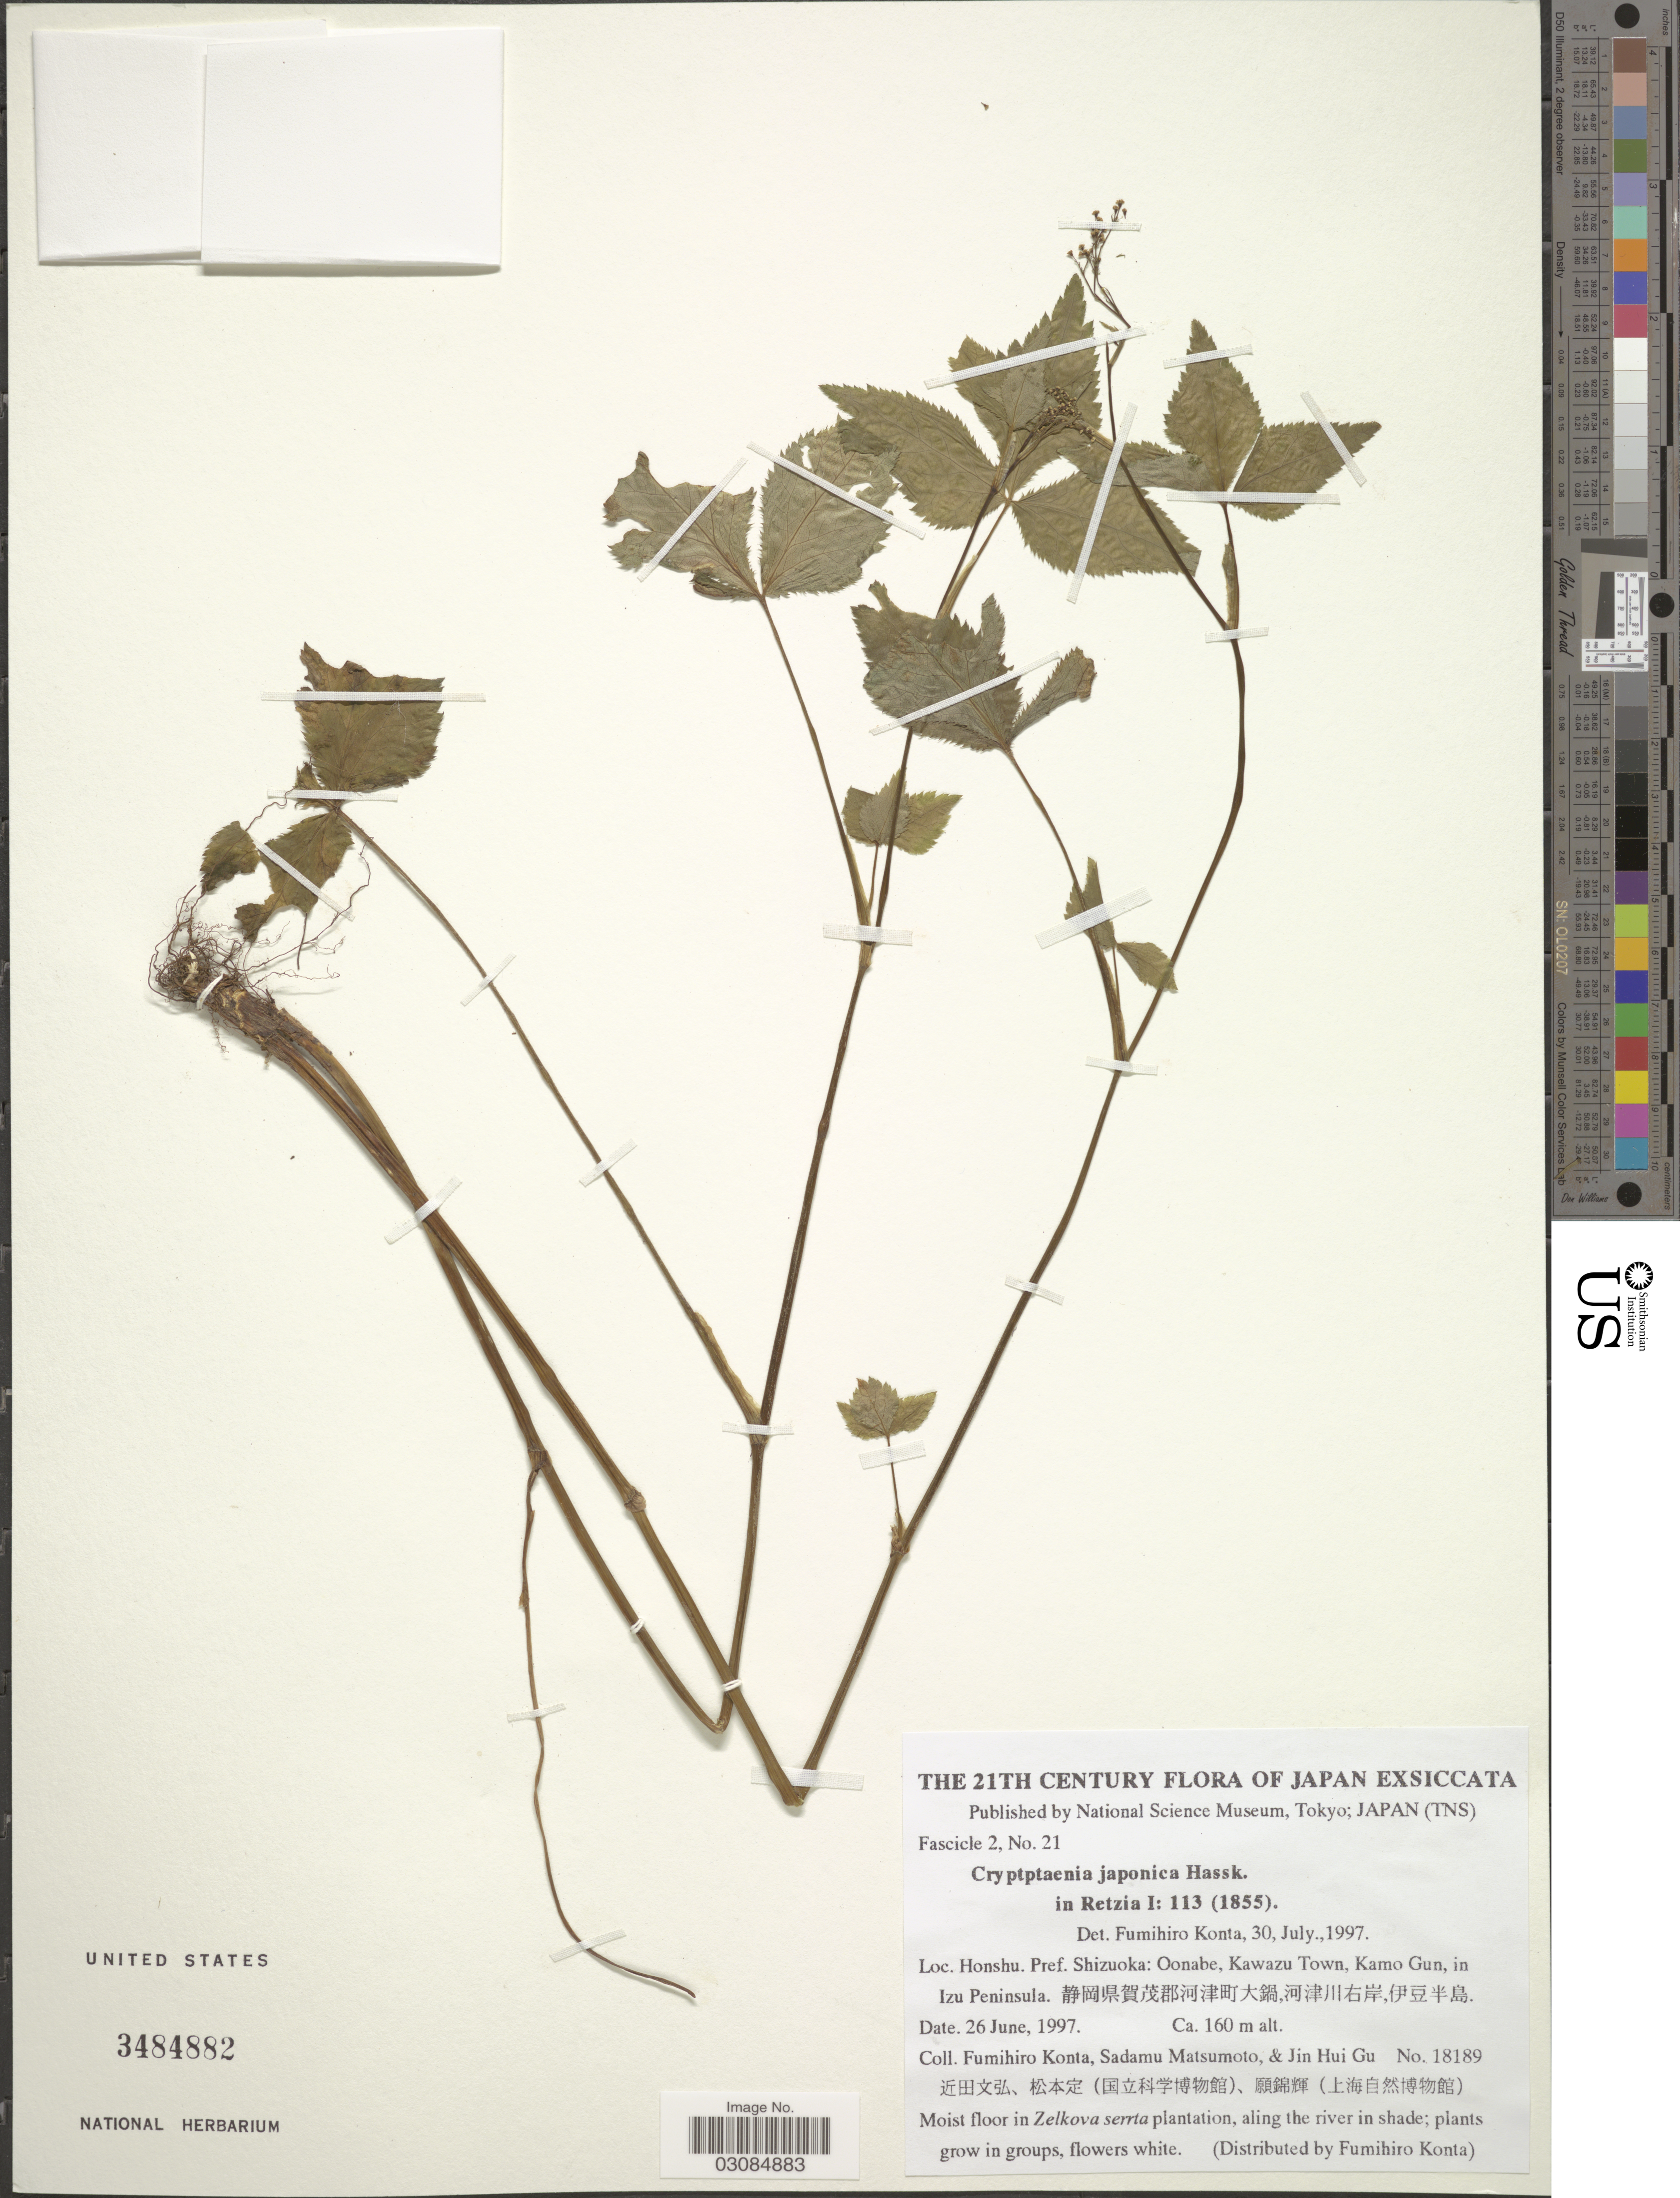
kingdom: Plantae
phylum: Tracheophyta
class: Magnoliopsida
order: Apiales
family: Apiaceae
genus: Cryptotaenia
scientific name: Cryptotaenia 10681280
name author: Hassk.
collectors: F. Konta, S. Matsumoto & J. Gu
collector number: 18189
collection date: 1997-06-26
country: Japan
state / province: Sizuoka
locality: Honshu. Pref. Shizuola: Oonabe, Kawazu Town, Kamo Gun, in Izu Peninsula.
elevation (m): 160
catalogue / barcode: US 3484882